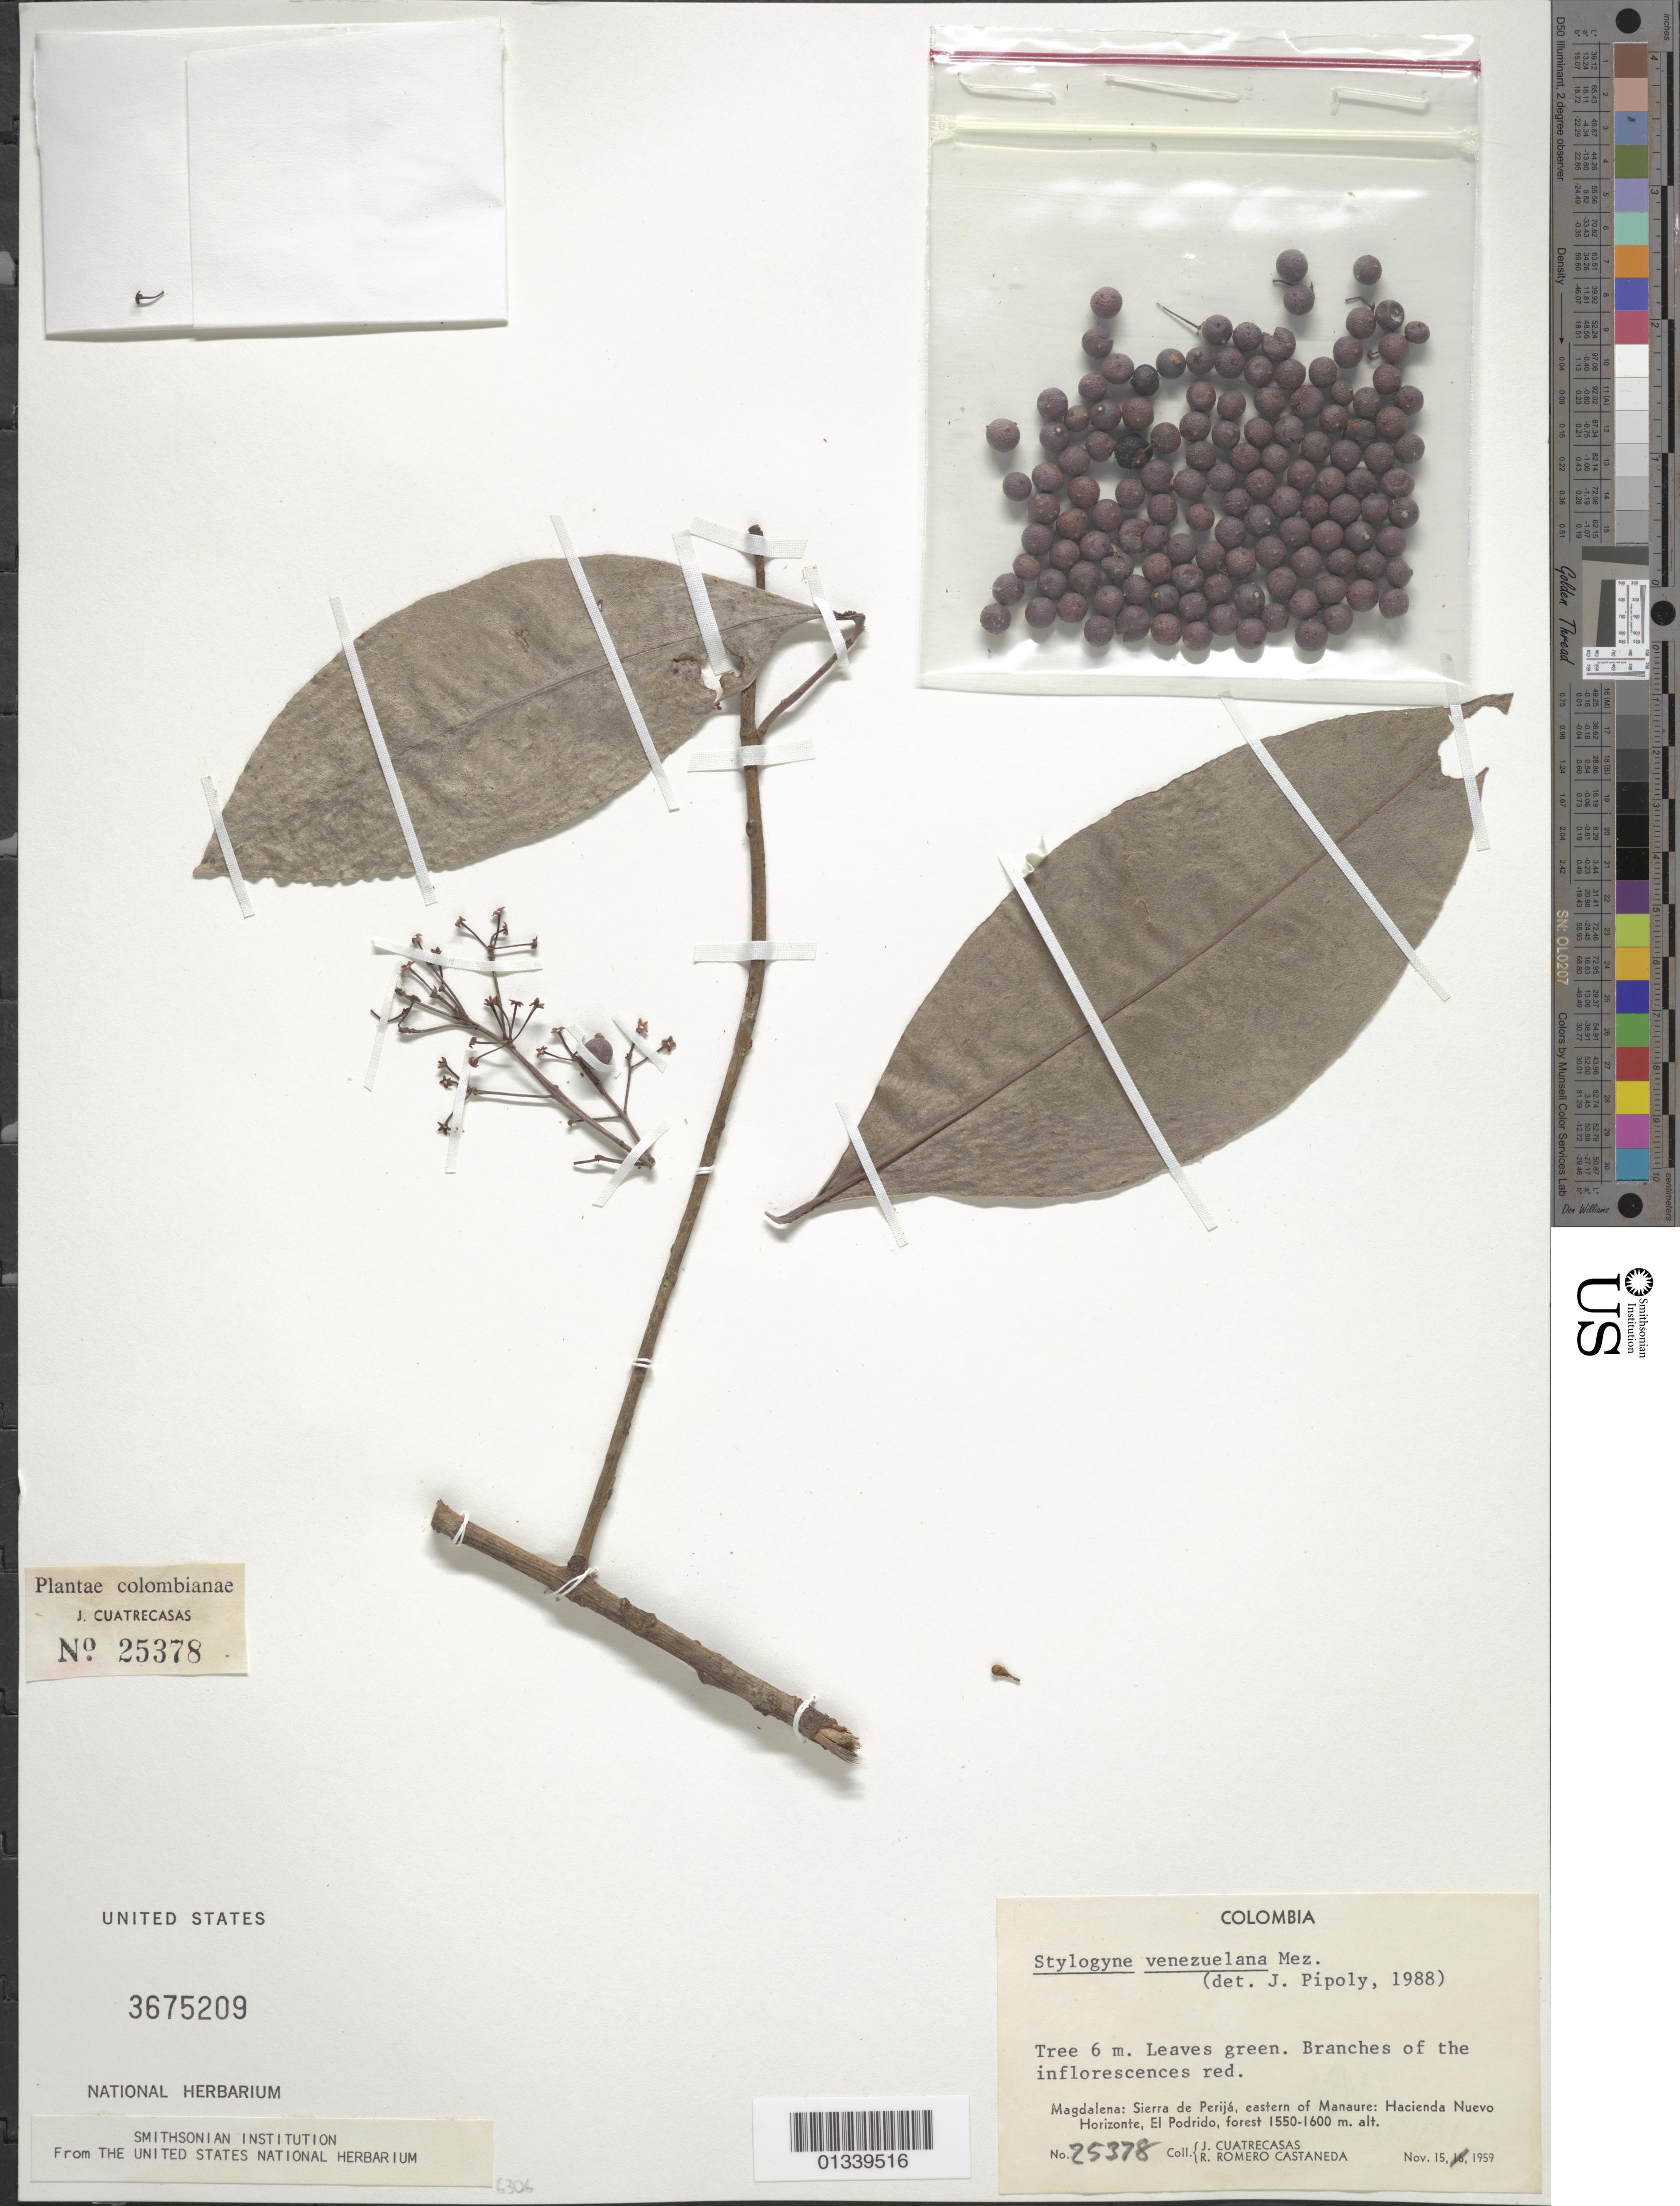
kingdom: Plantae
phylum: Tracheophyta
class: Magnoliopsida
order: Ericales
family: Primulaceae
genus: Stylogyne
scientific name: Stylogyne venezuelana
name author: Mez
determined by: Pipoly, J. J., III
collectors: J. Cuatrecasas & R. Romero Castañeda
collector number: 25378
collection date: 1959-11-15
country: Colombia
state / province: Magdalena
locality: Sierra de Perija, eastern of Manaure: Hacienda Nuevo Horizonte, El Podrido.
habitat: Forest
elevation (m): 1600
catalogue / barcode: US 3675209